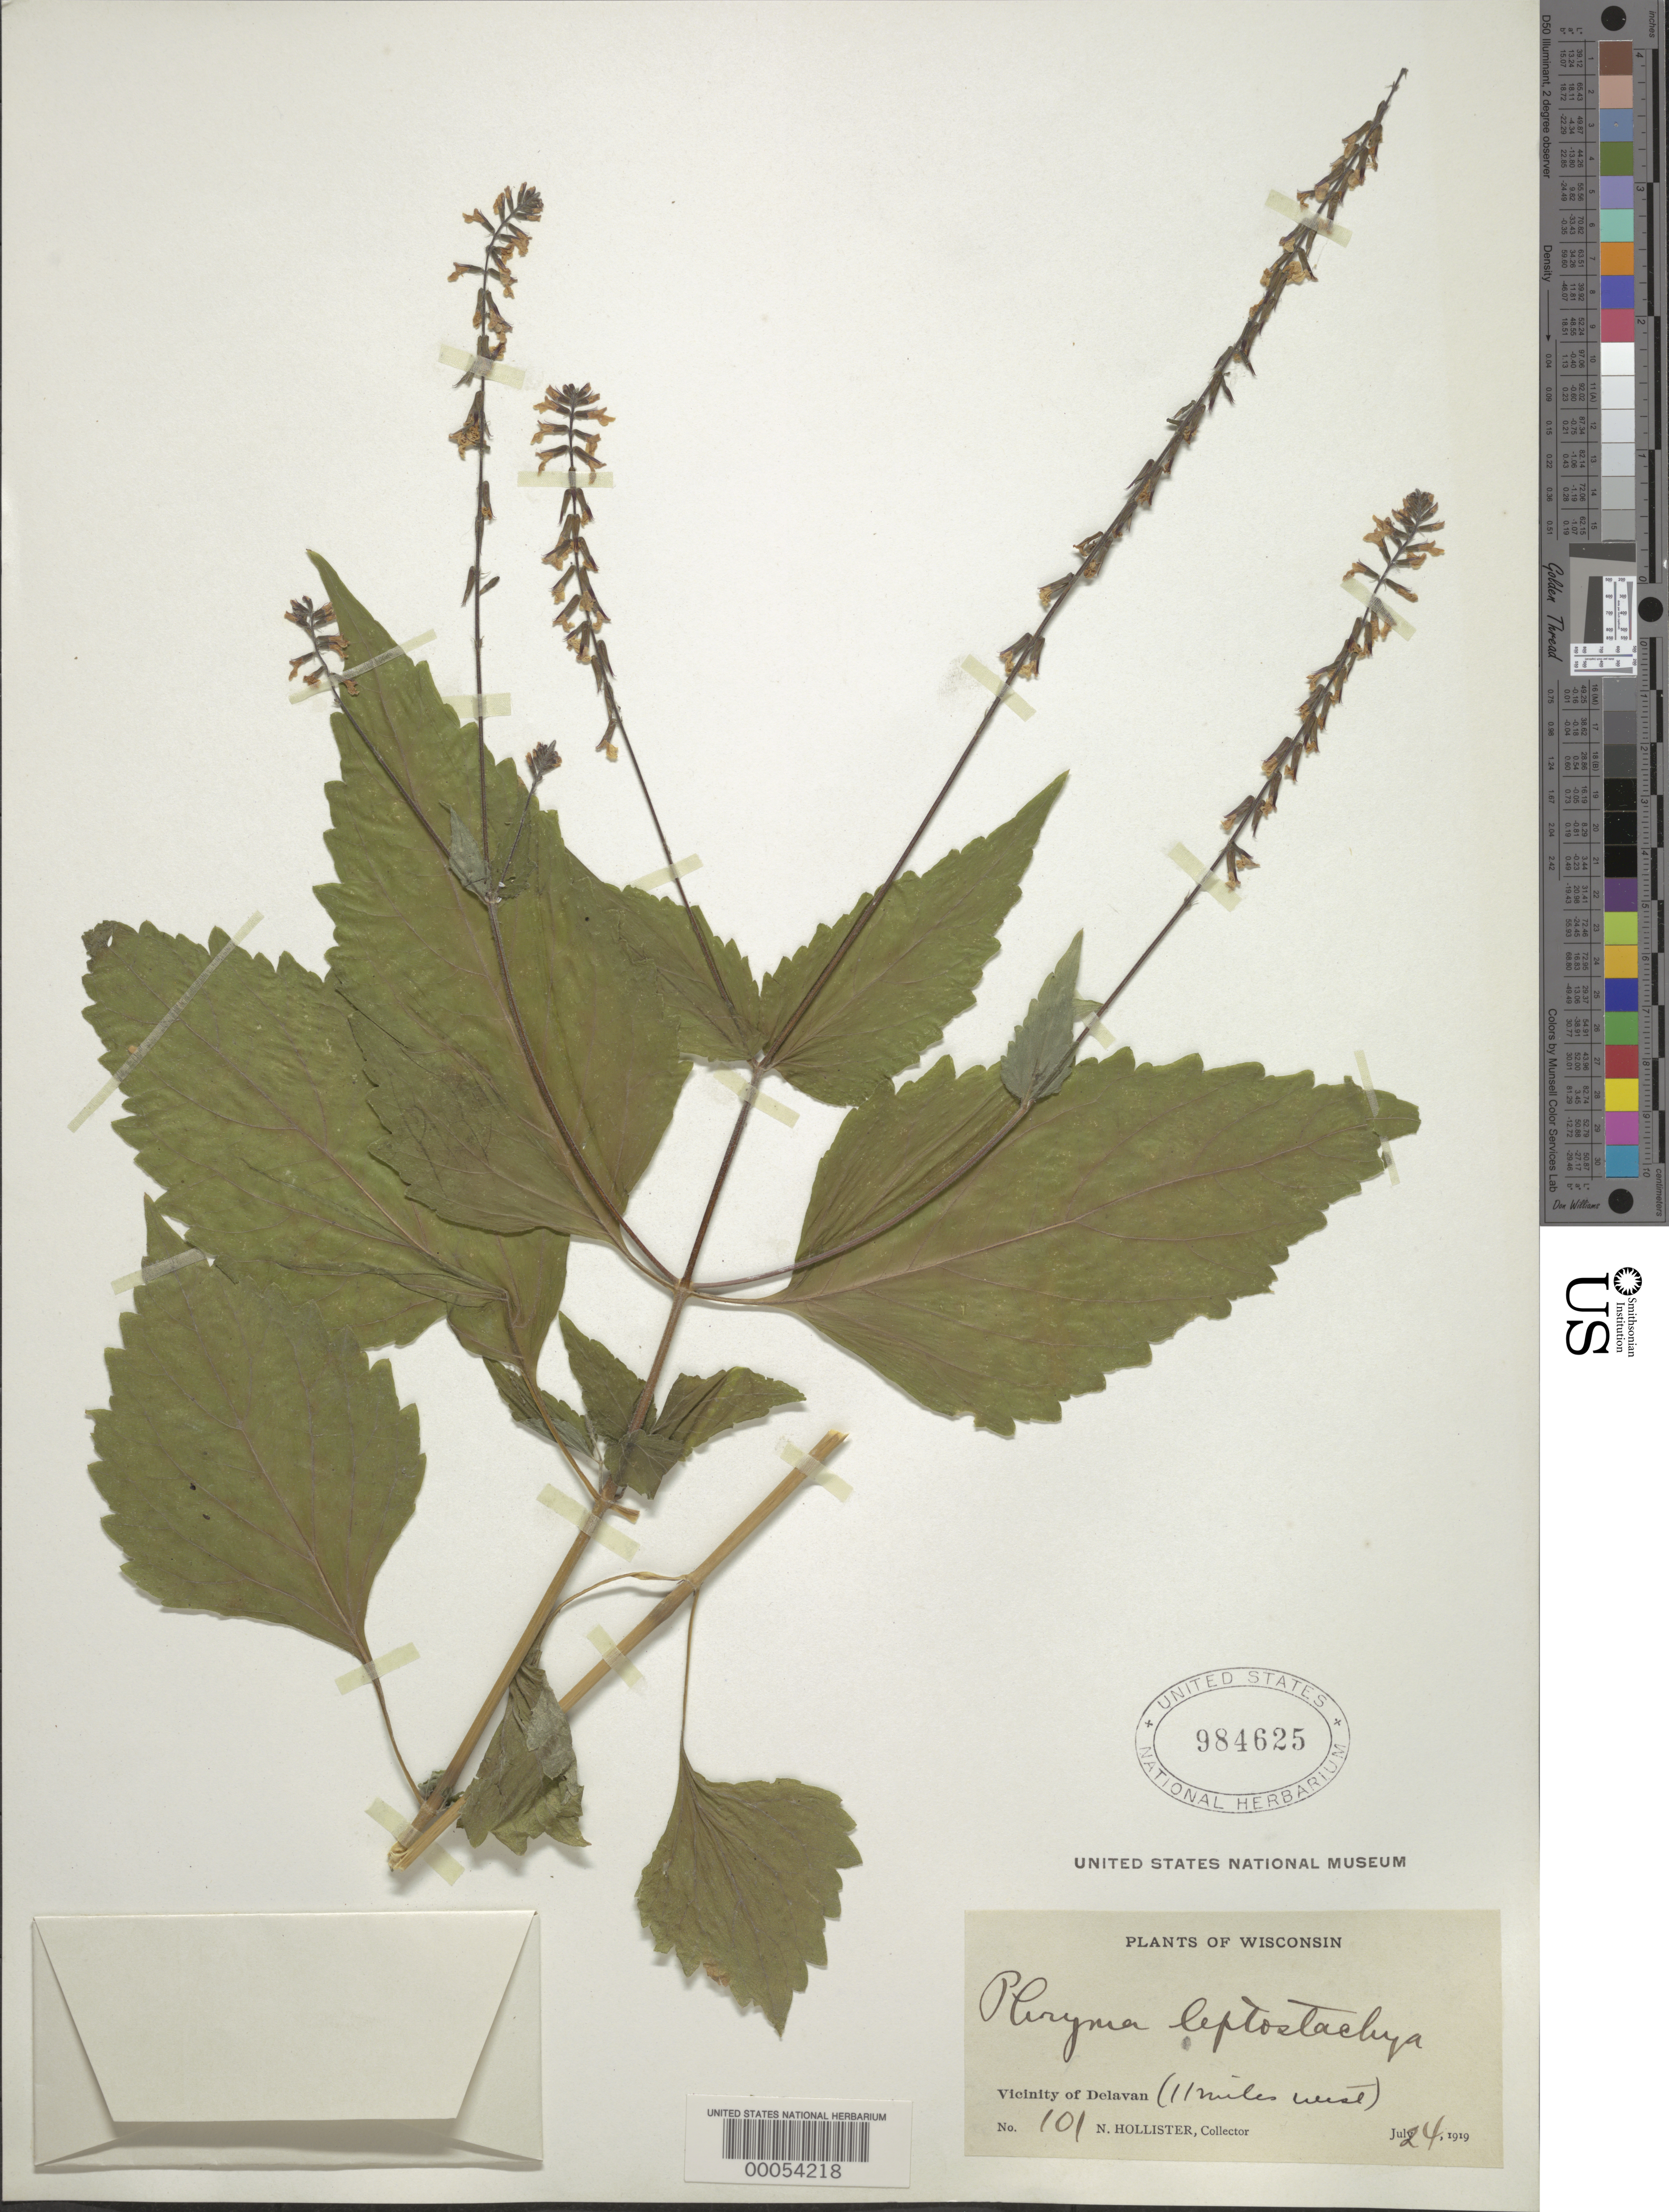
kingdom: Plantae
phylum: Tracheophyta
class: Magnoliopsida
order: Lamiales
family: Phrymaceae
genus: Phryma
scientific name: Phryma leptostachya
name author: L.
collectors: N. Hollister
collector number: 101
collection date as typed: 24 Jul 1919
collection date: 1919-07-24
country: United States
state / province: Wisconsin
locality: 11 mi. w of delavan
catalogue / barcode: US 984625